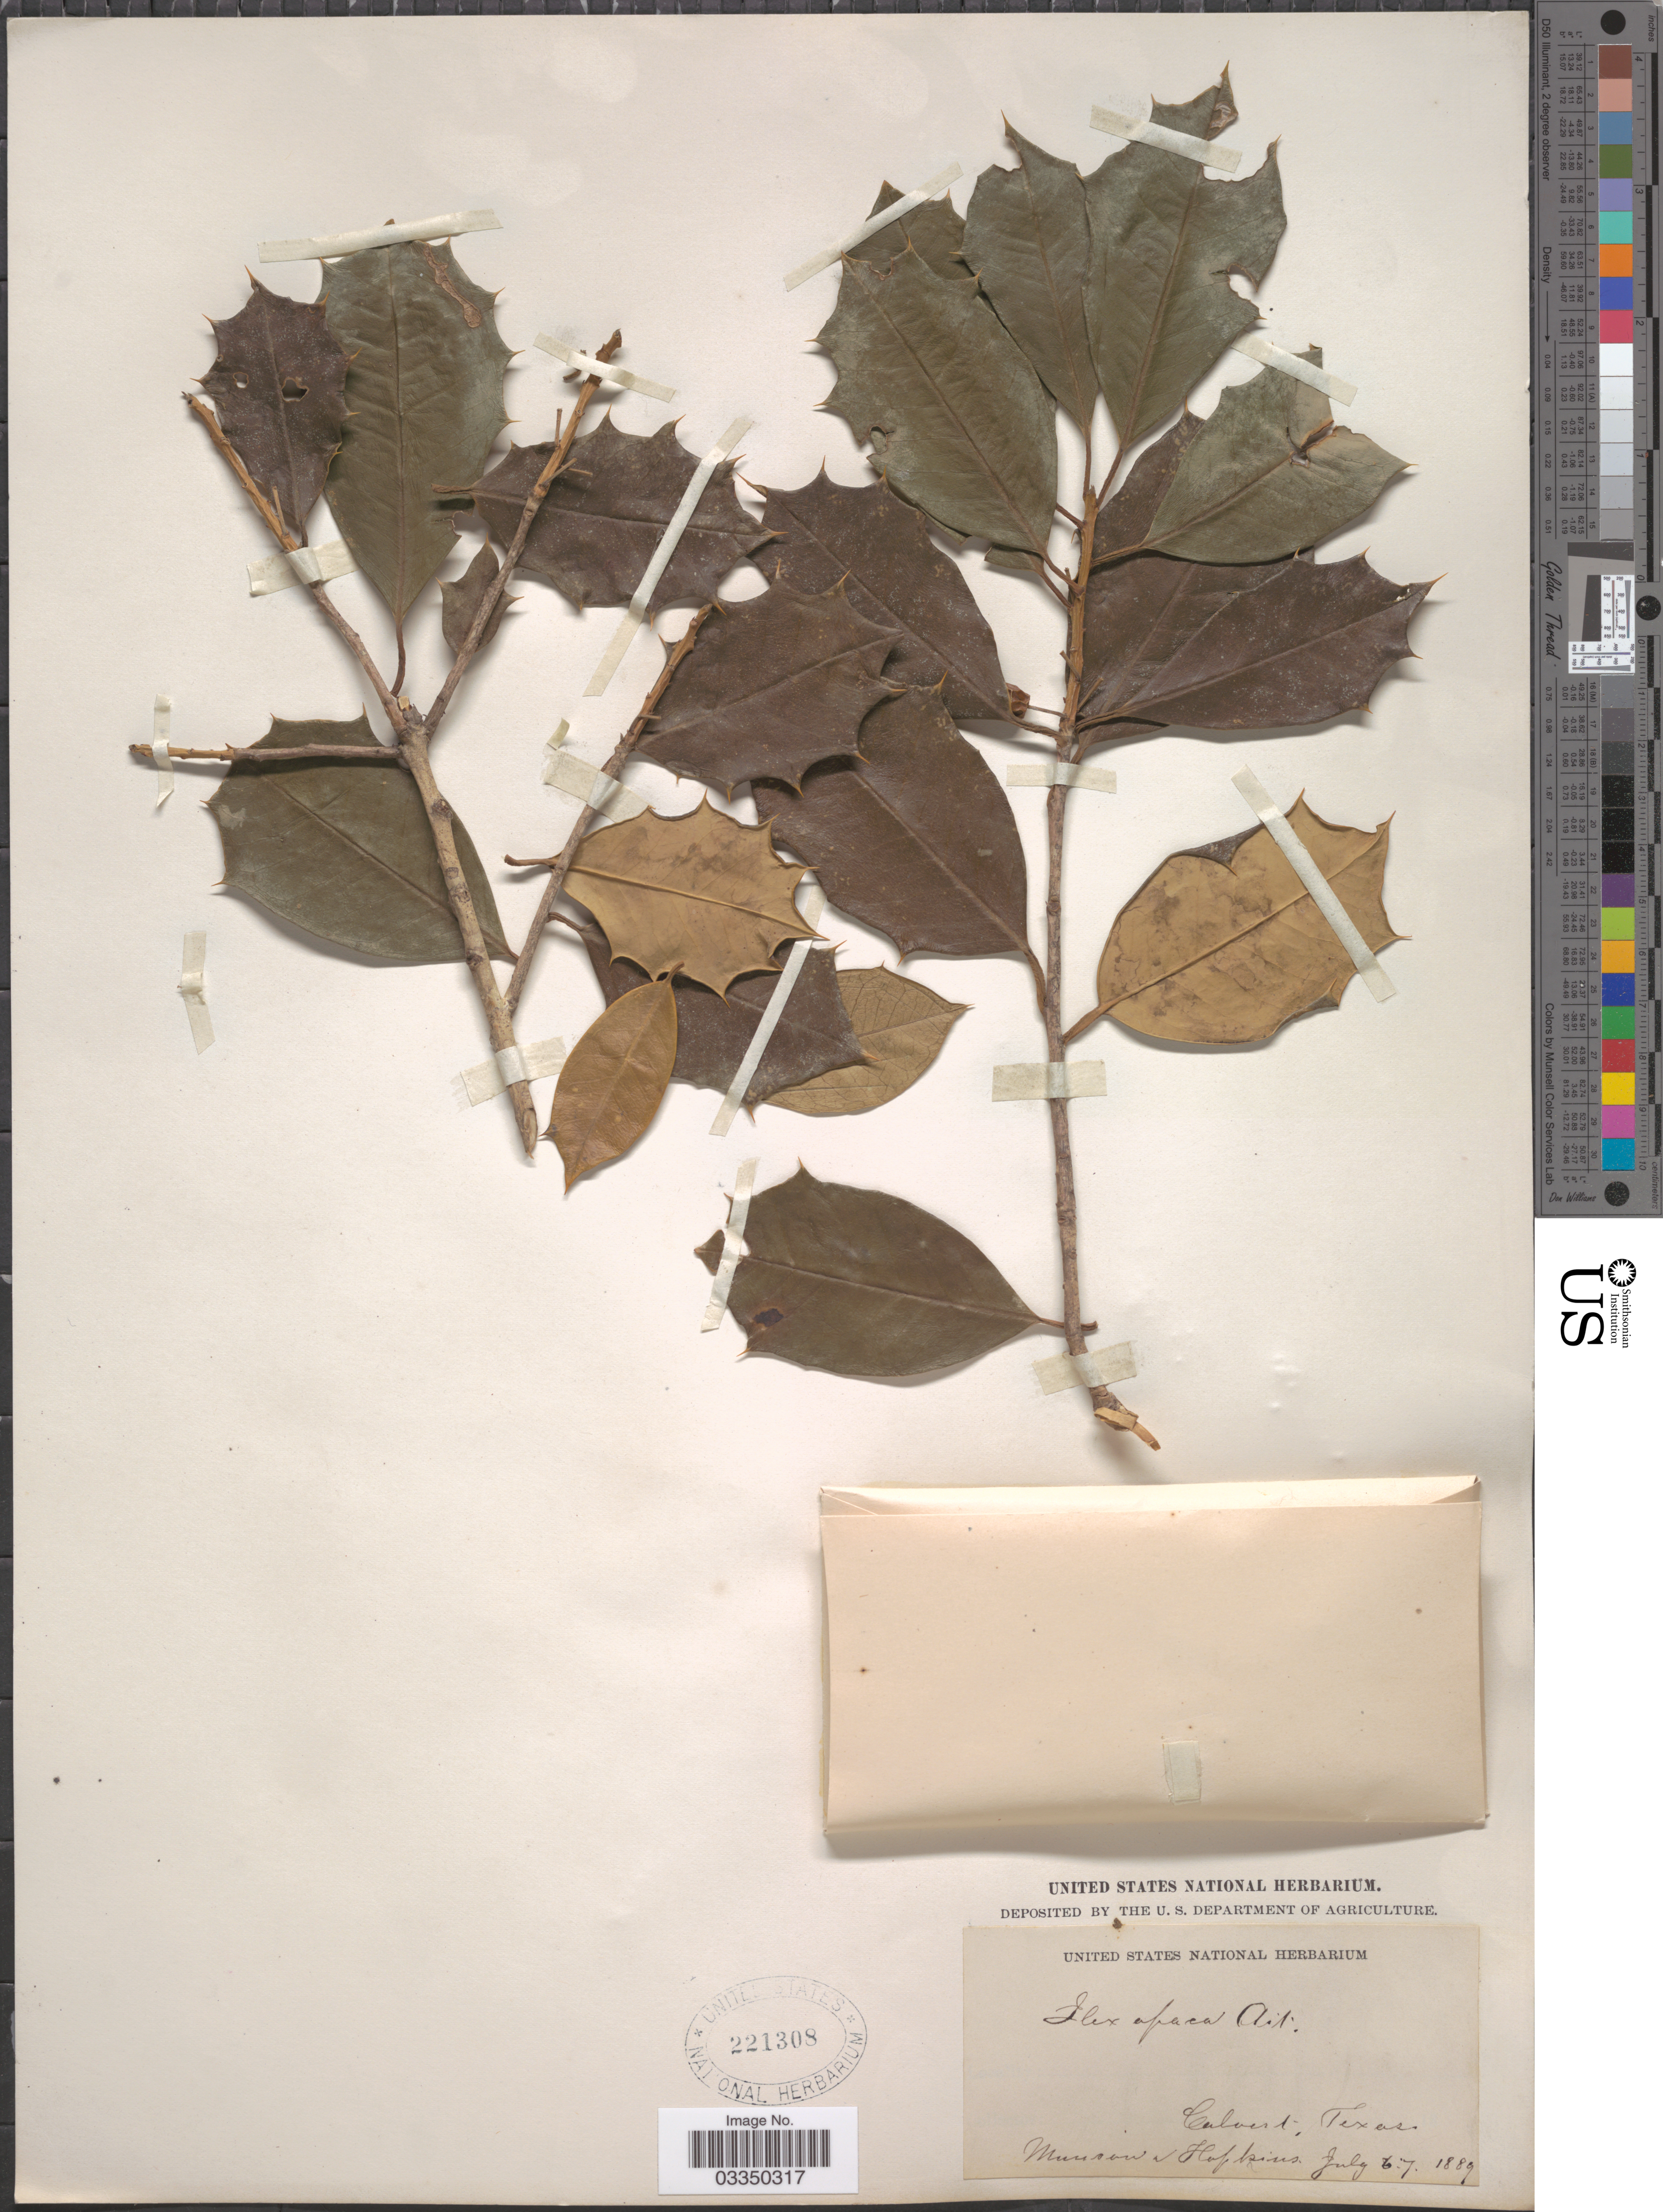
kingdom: Plantae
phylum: Tracheophyta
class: Magnoliopsida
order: Aquifoliales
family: Aquifoliaceae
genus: Ilex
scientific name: Ilex opaca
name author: Aiton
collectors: -. Munson & -. Hopkins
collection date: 1889-07-06/1889-07-07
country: United States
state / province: Texas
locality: Culvert.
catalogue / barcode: US 221308